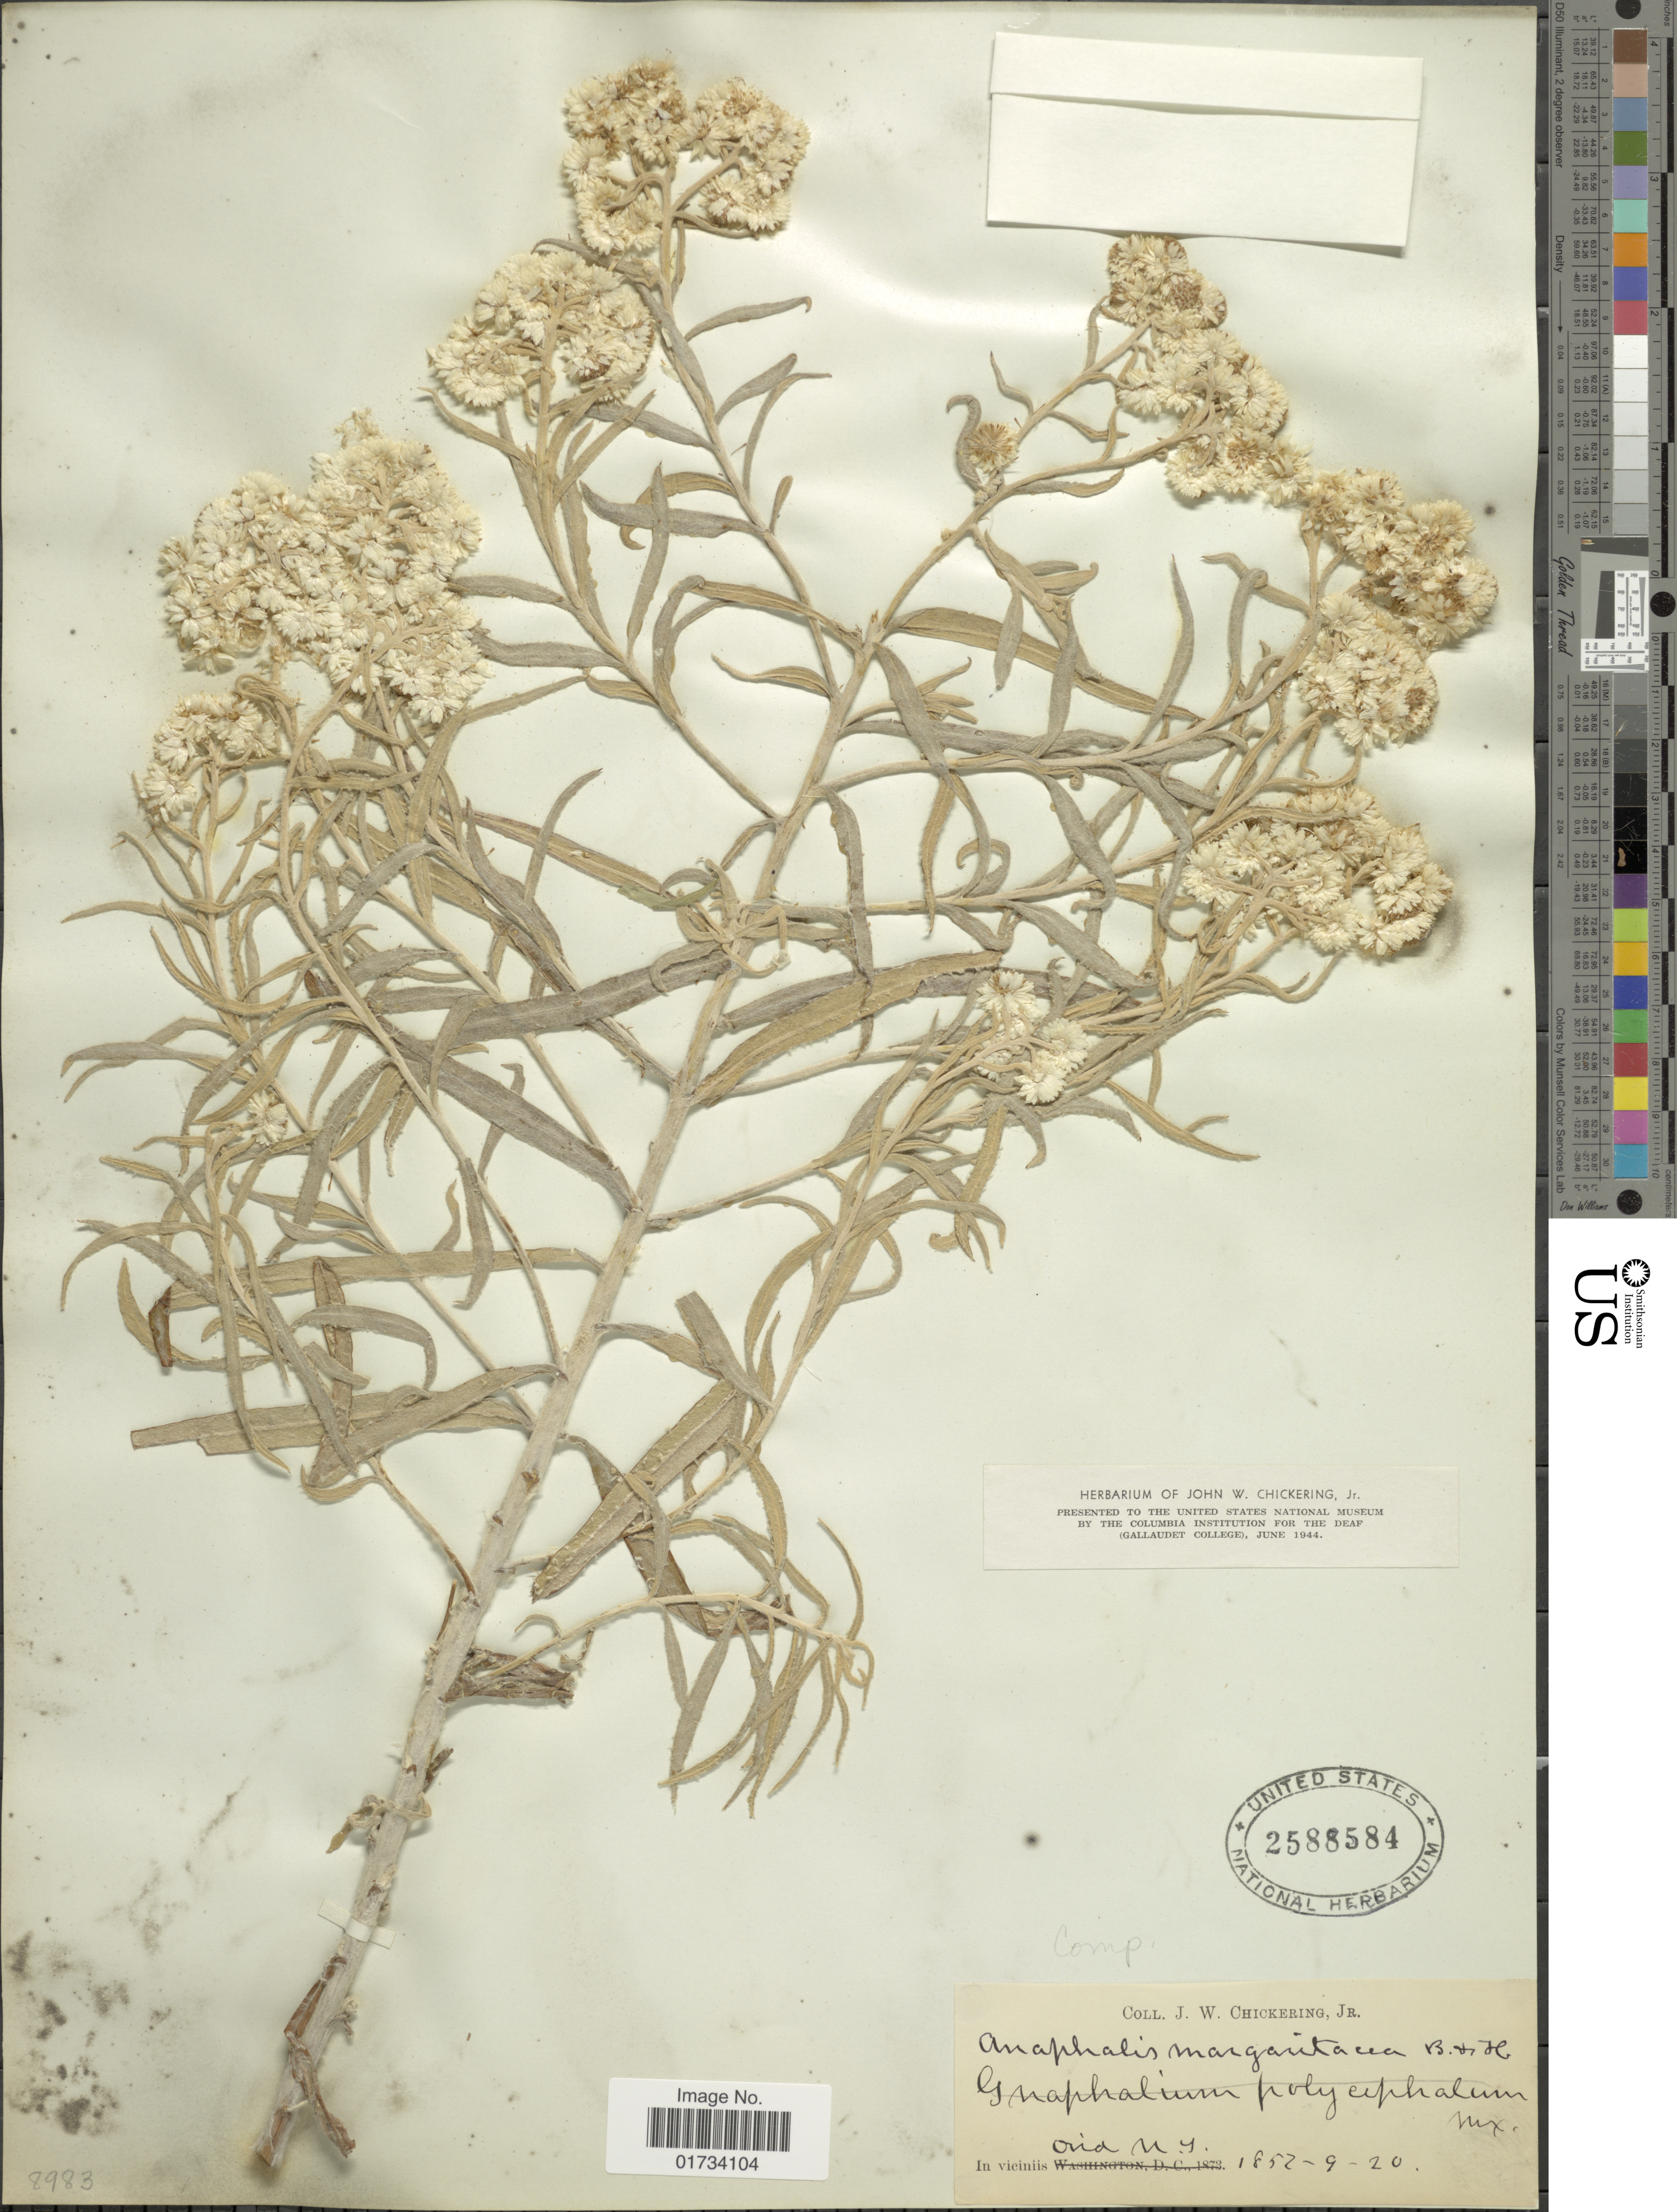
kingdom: Plantae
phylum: Tracheophyta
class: Magnoliopsida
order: Asterales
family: Asteraceae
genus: Anaphalis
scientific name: Anaphalis margaritacea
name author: (L.) Benth. & Hook. f.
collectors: J. W. Chickering Jr.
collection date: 1852-09-20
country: United States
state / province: New York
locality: Ovid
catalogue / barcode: US 2588584